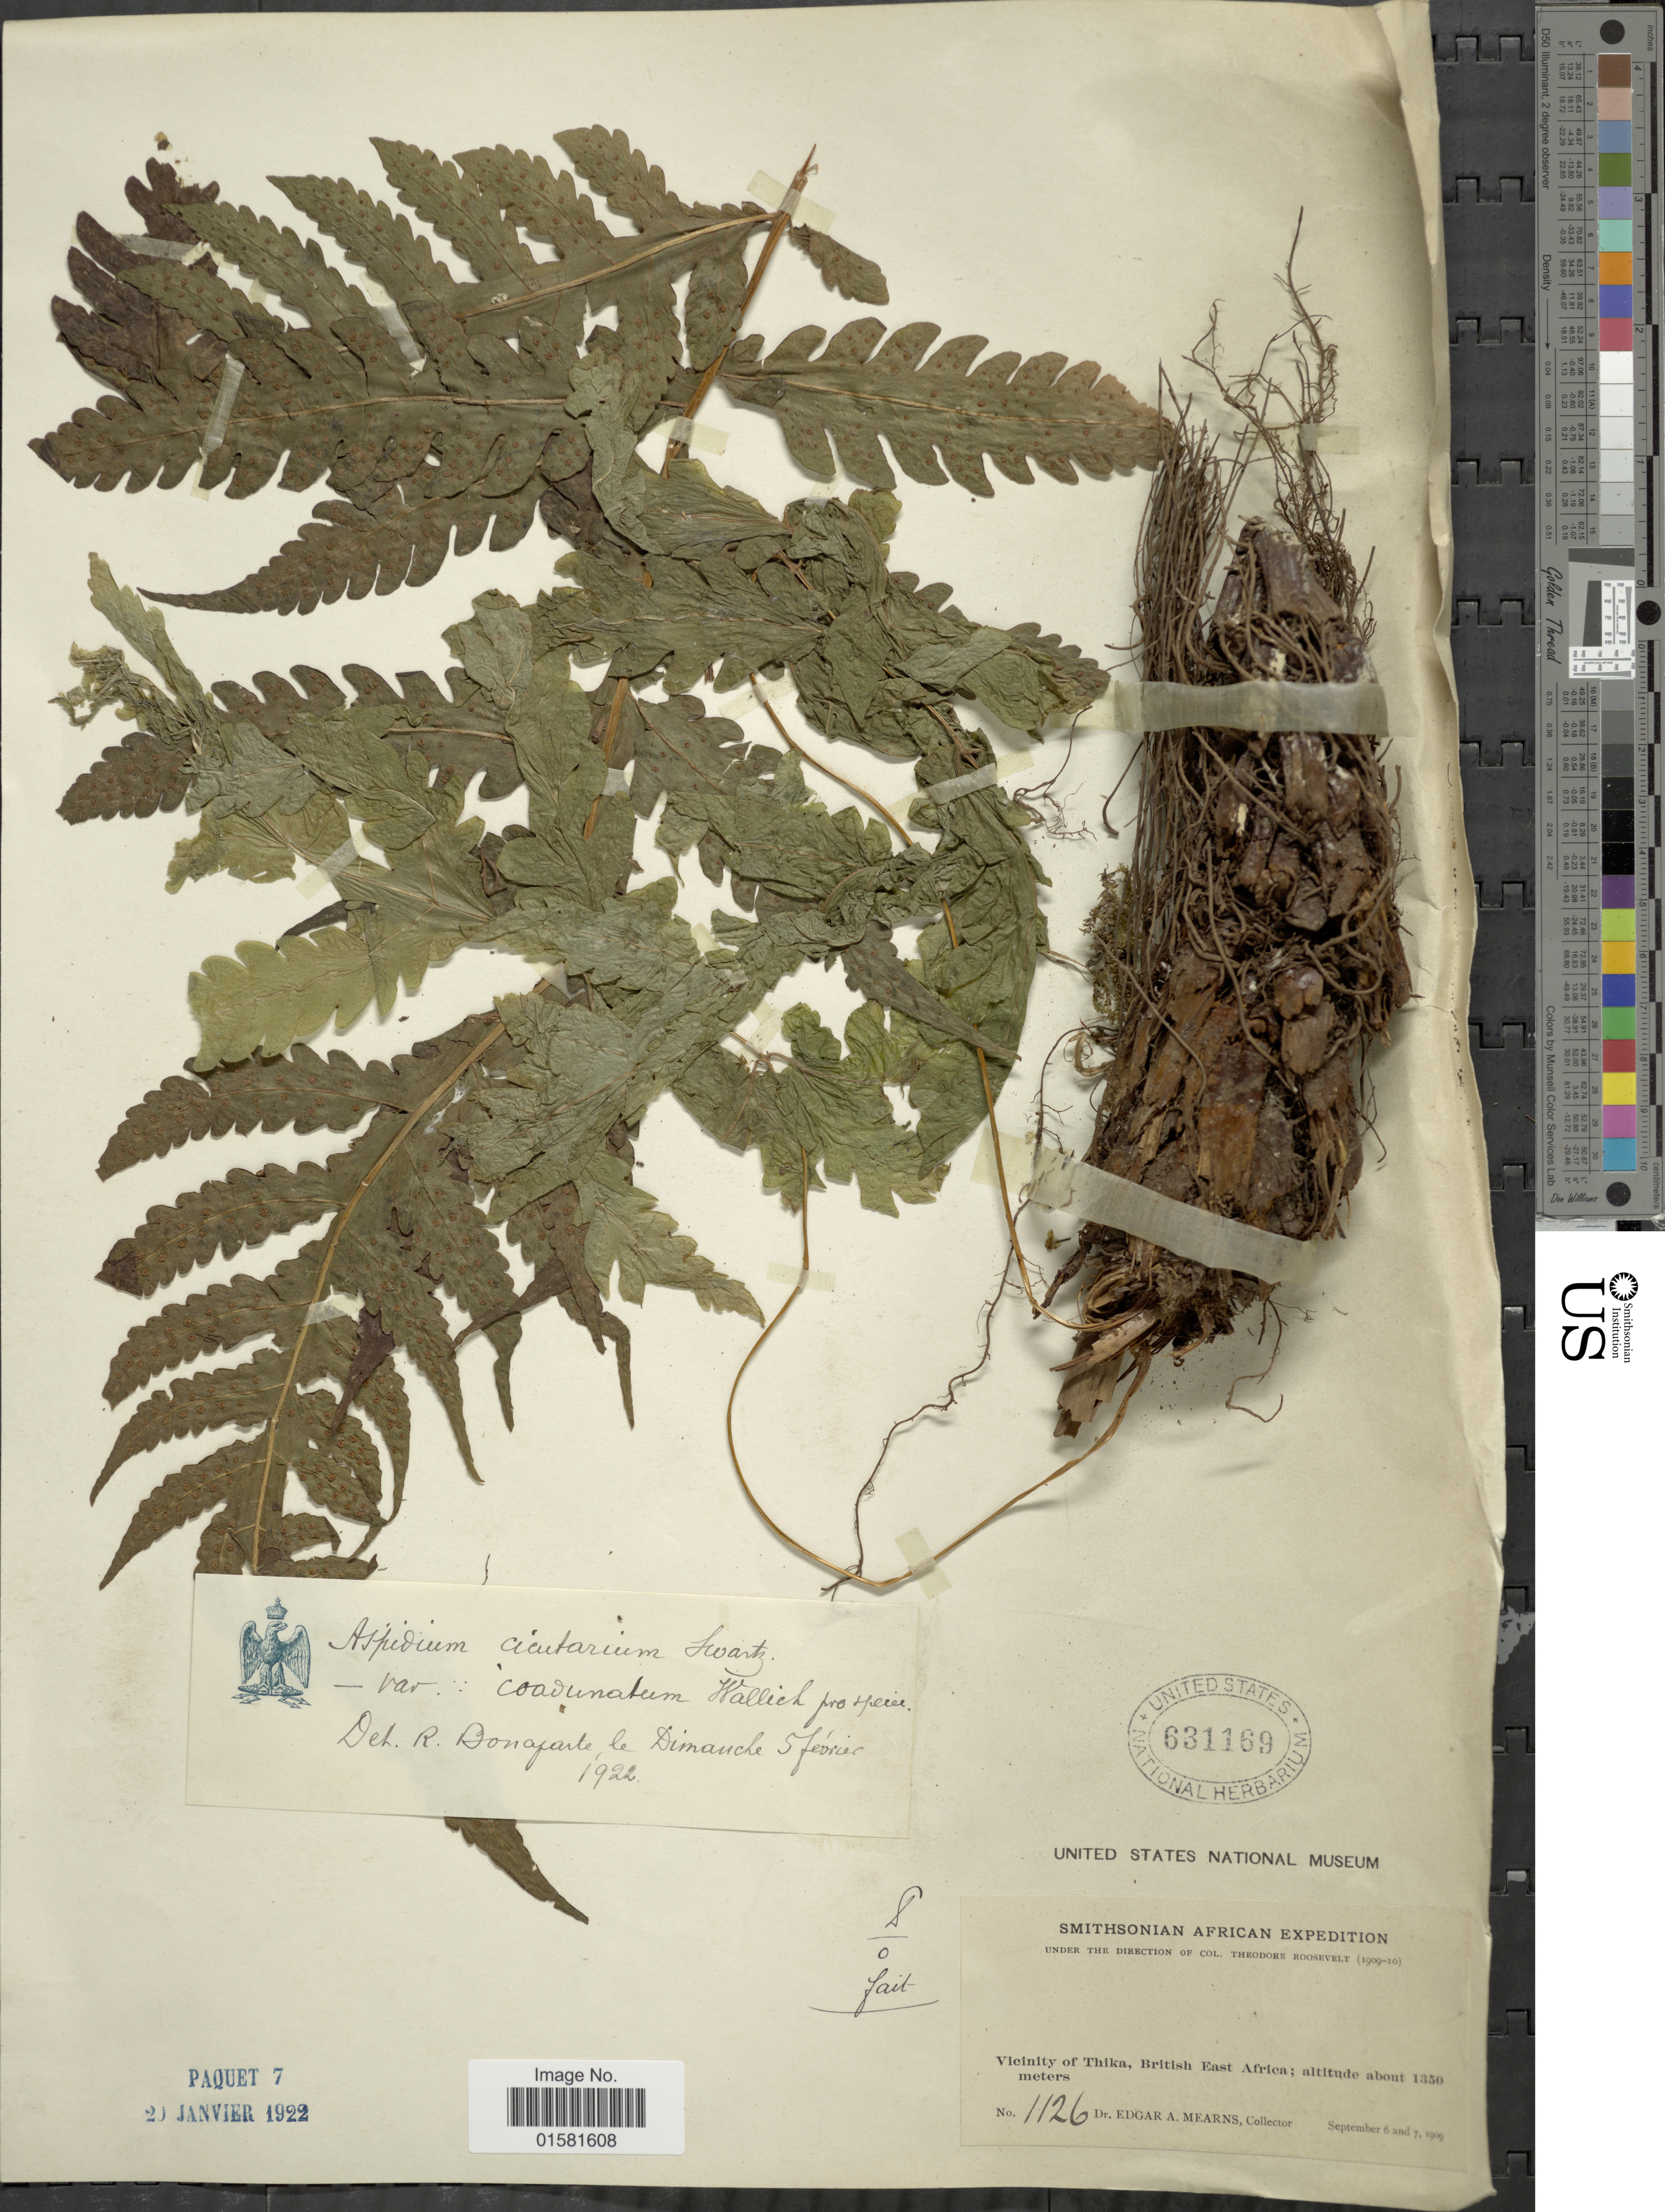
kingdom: Plantae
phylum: Tracheophyta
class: Polypodiopsida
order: Polypodiales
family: Tectariaceae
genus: Tectaria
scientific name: Tectaria macrodonta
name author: (Fée) C. Chr.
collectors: E. A. Mearns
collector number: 1126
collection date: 1909-09-06/1909-09-07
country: Kenya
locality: Vicinity of Thika, British East Africa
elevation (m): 1350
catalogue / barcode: US 631169